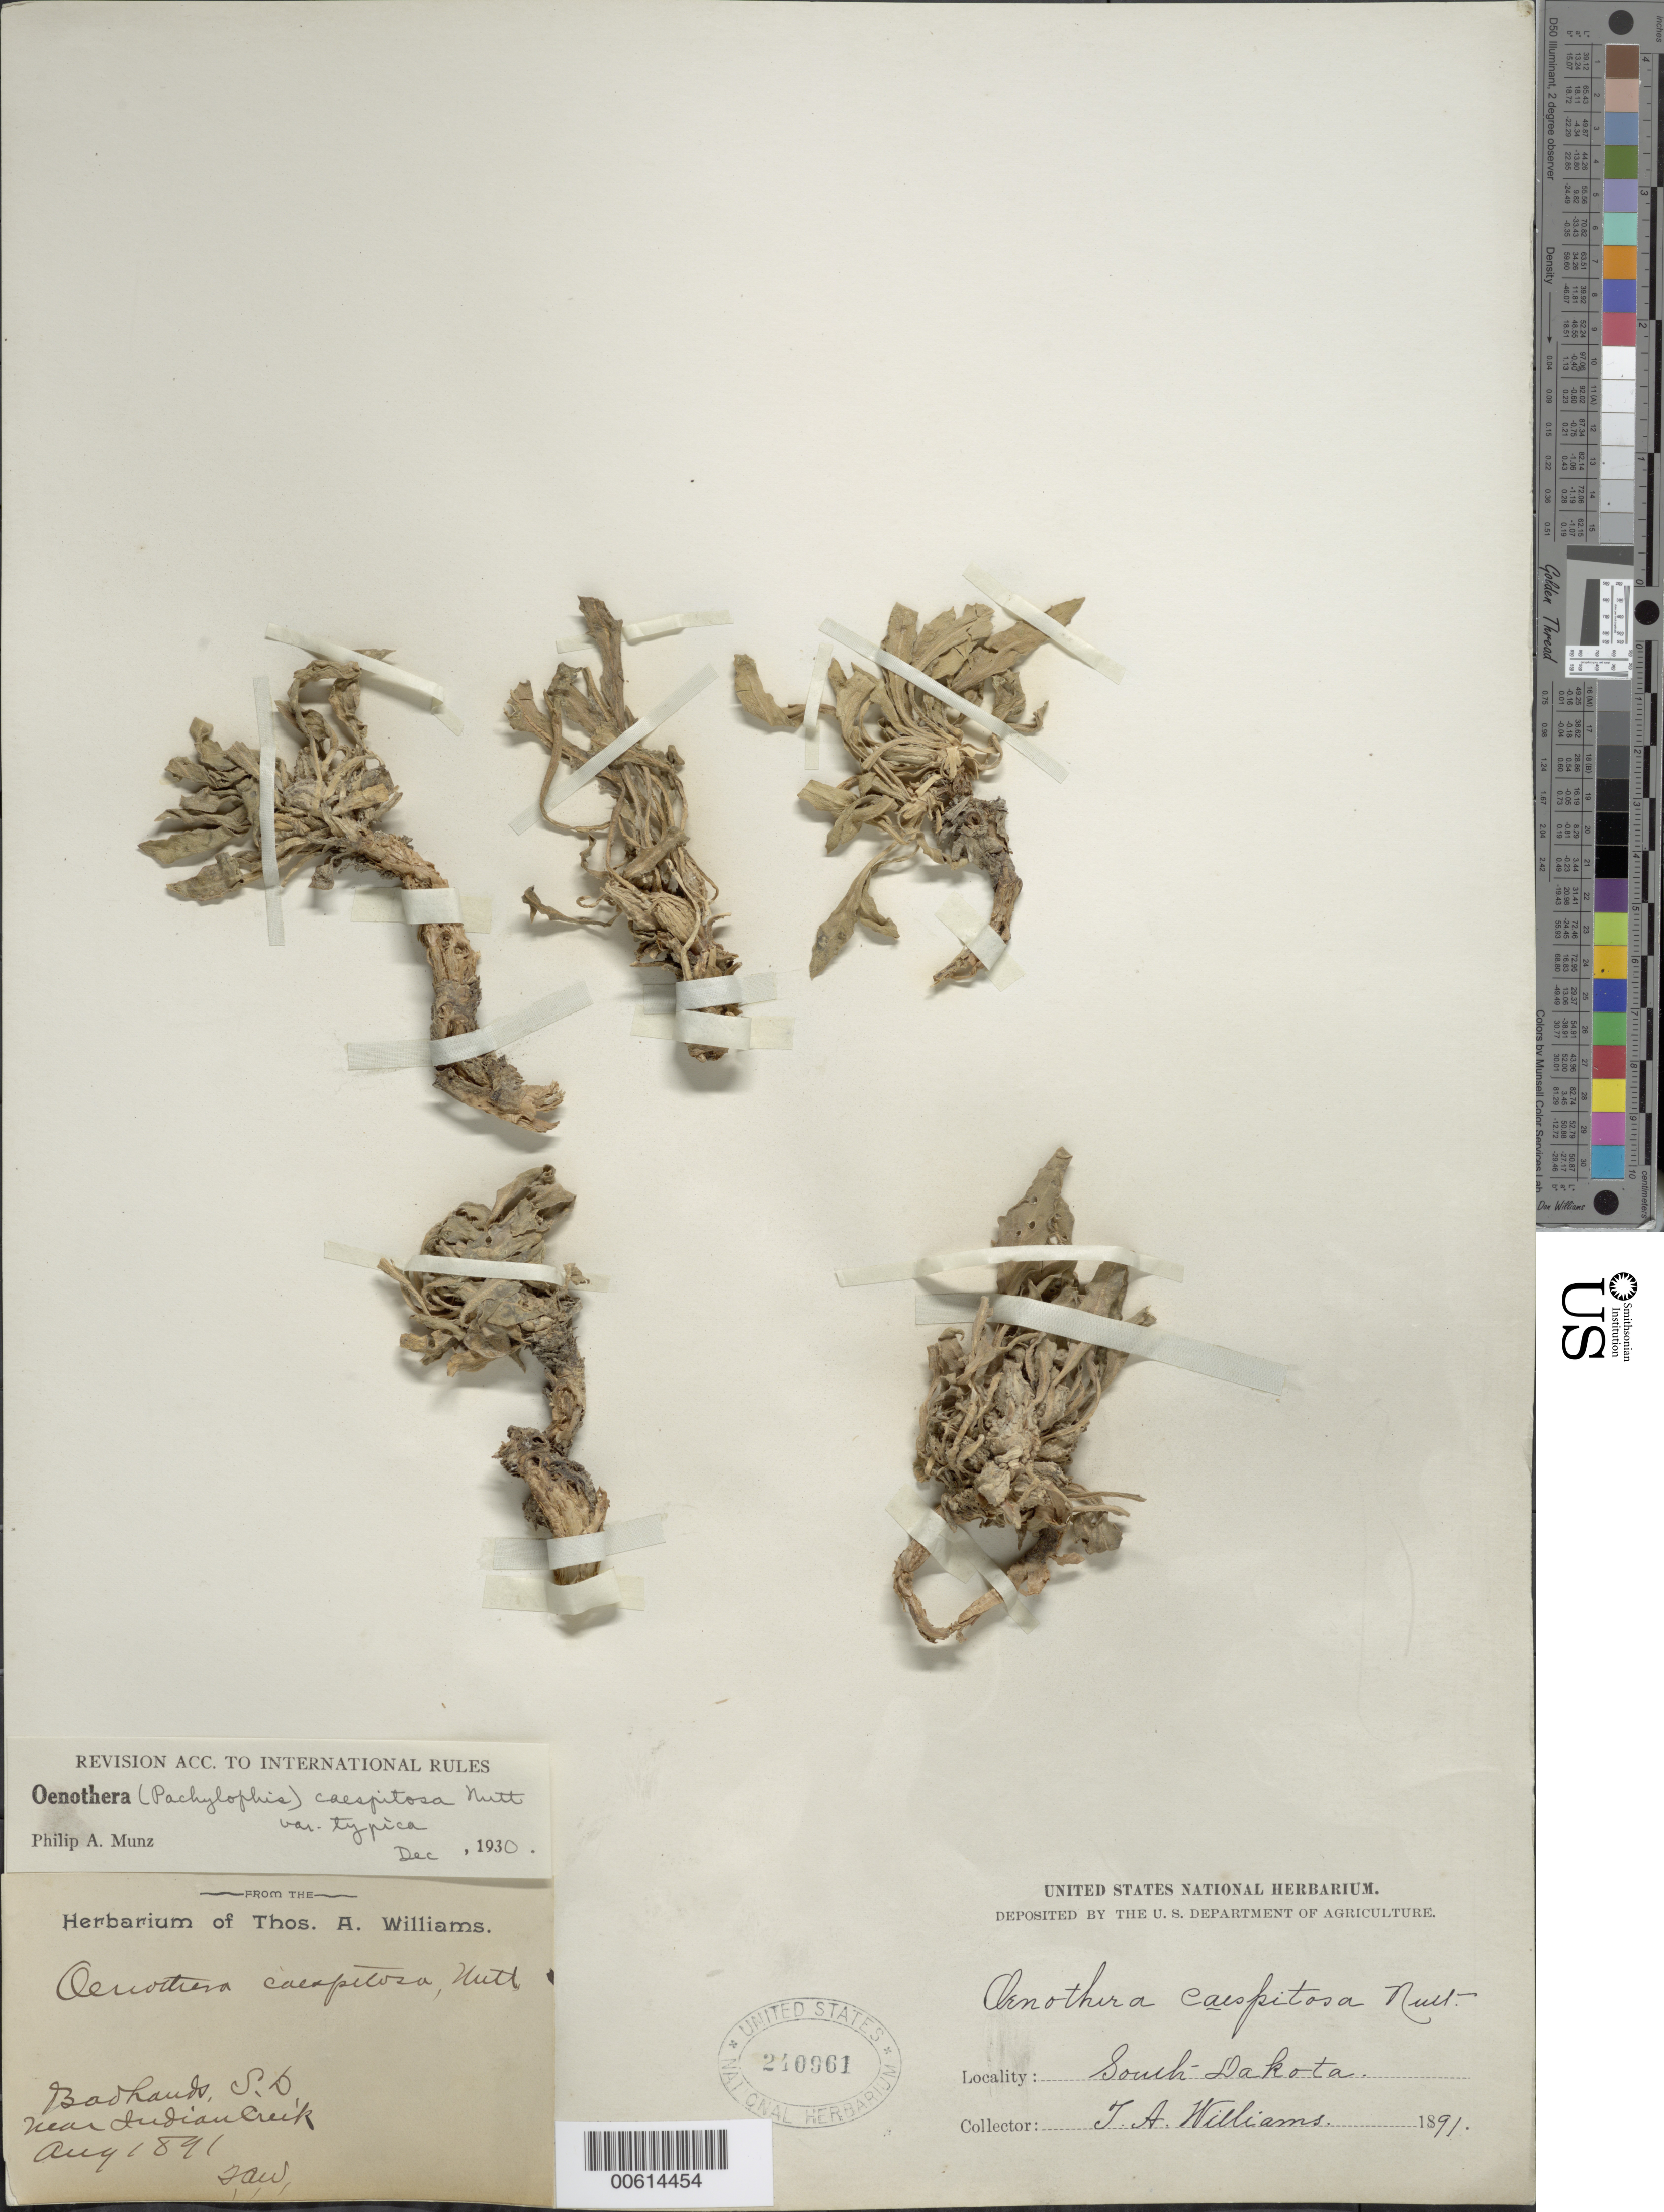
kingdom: Plantae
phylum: Tracheophyta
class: Magnoliopsida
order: Myrtales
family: Onagraceae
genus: Oenothera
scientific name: Oenothera cespitosa subsp. cespitosa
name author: Nutt.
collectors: T. A. Williams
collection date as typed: Aug 1891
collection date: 1891-08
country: United States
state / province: South Dakota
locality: Badlands, near Indian Creek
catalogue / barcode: US 240961